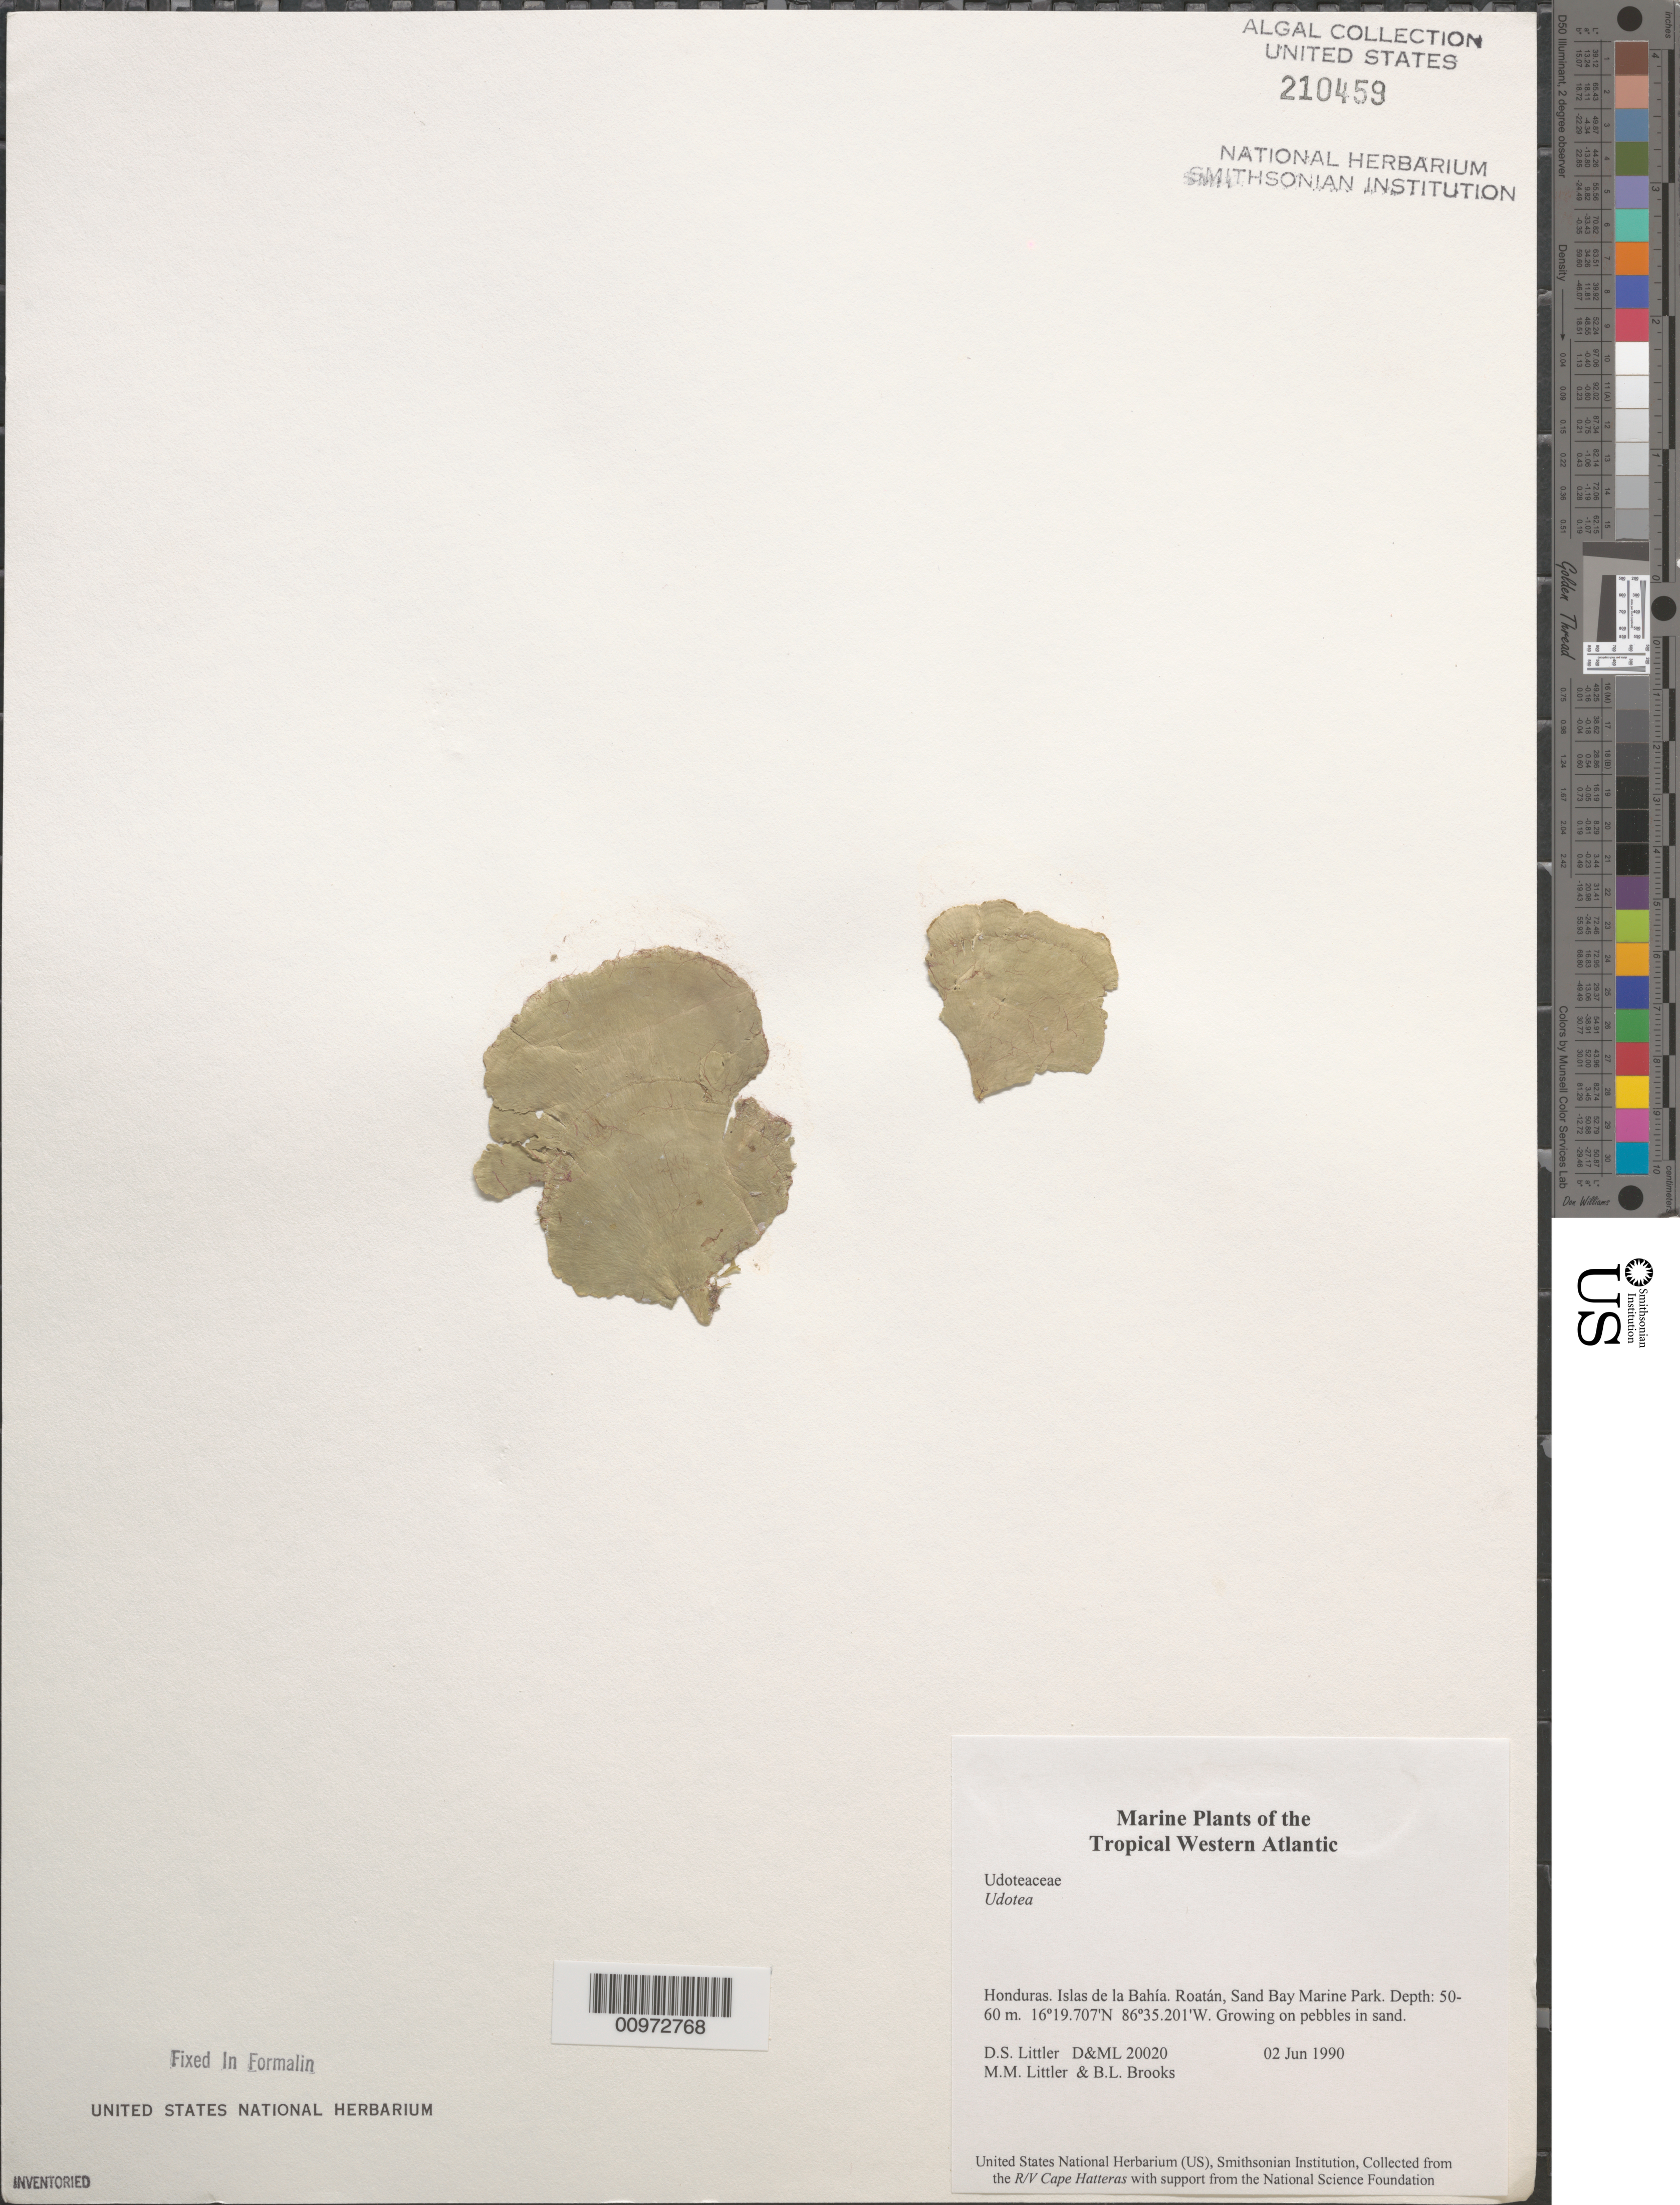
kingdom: Plantae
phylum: Chlorophyta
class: Ulvophyceae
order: Bryopsidales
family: Udoteaceae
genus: Udotea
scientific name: Udotea sp.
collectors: D. S. Littler, M. M. Littler & B. Brooks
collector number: D&ML 20020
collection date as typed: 02 Jun 1990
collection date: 1990-06-02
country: Honduras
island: Roatan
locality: Sand Bay Marine Park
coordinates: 16 19.707'N, 86 35.201'W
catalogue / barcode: US 210459